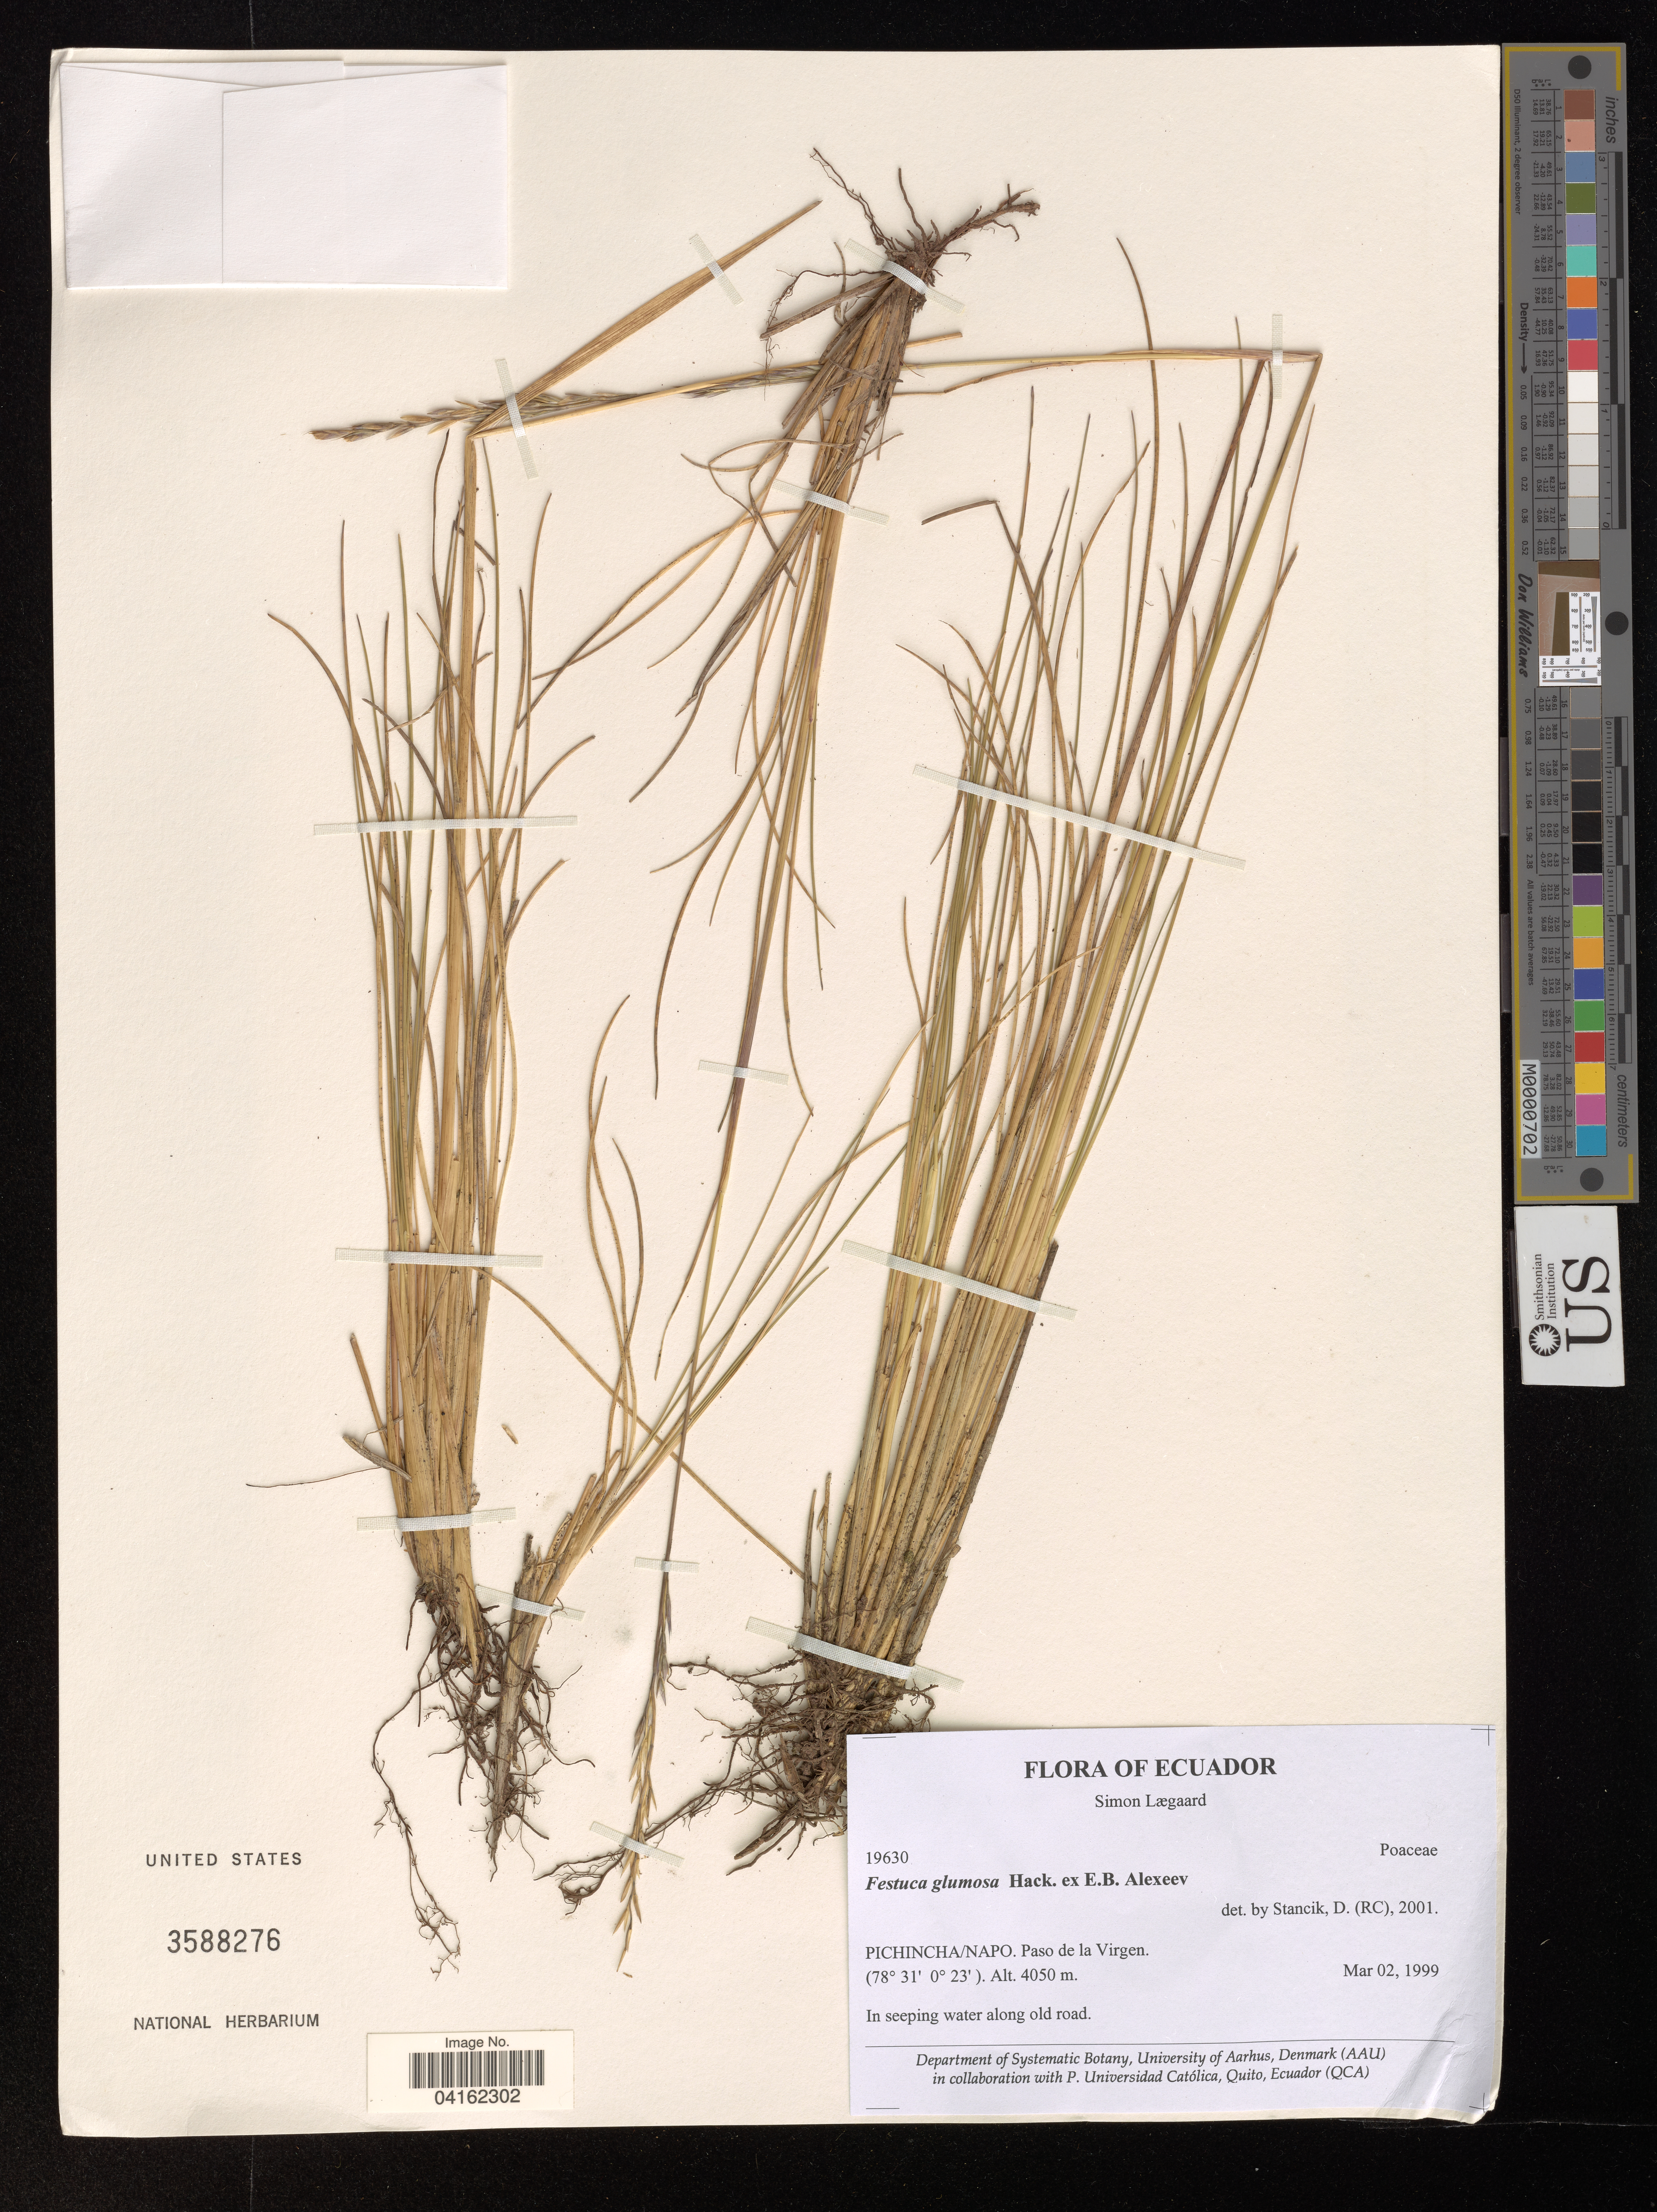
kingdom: Plantae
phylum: Tracheophyta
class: Liliopsida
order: Poales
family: Poaceae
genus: Festuca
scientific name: Festuca glumosa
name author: Hack. ex E.B. Alexeev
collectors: S. Lægaard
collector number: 19630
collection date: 1999-03-02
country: Ecuador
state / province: Pichincha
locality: Pichincha/Napo. Paso de la Virgen.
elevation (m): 4050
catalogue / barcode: US 3588276